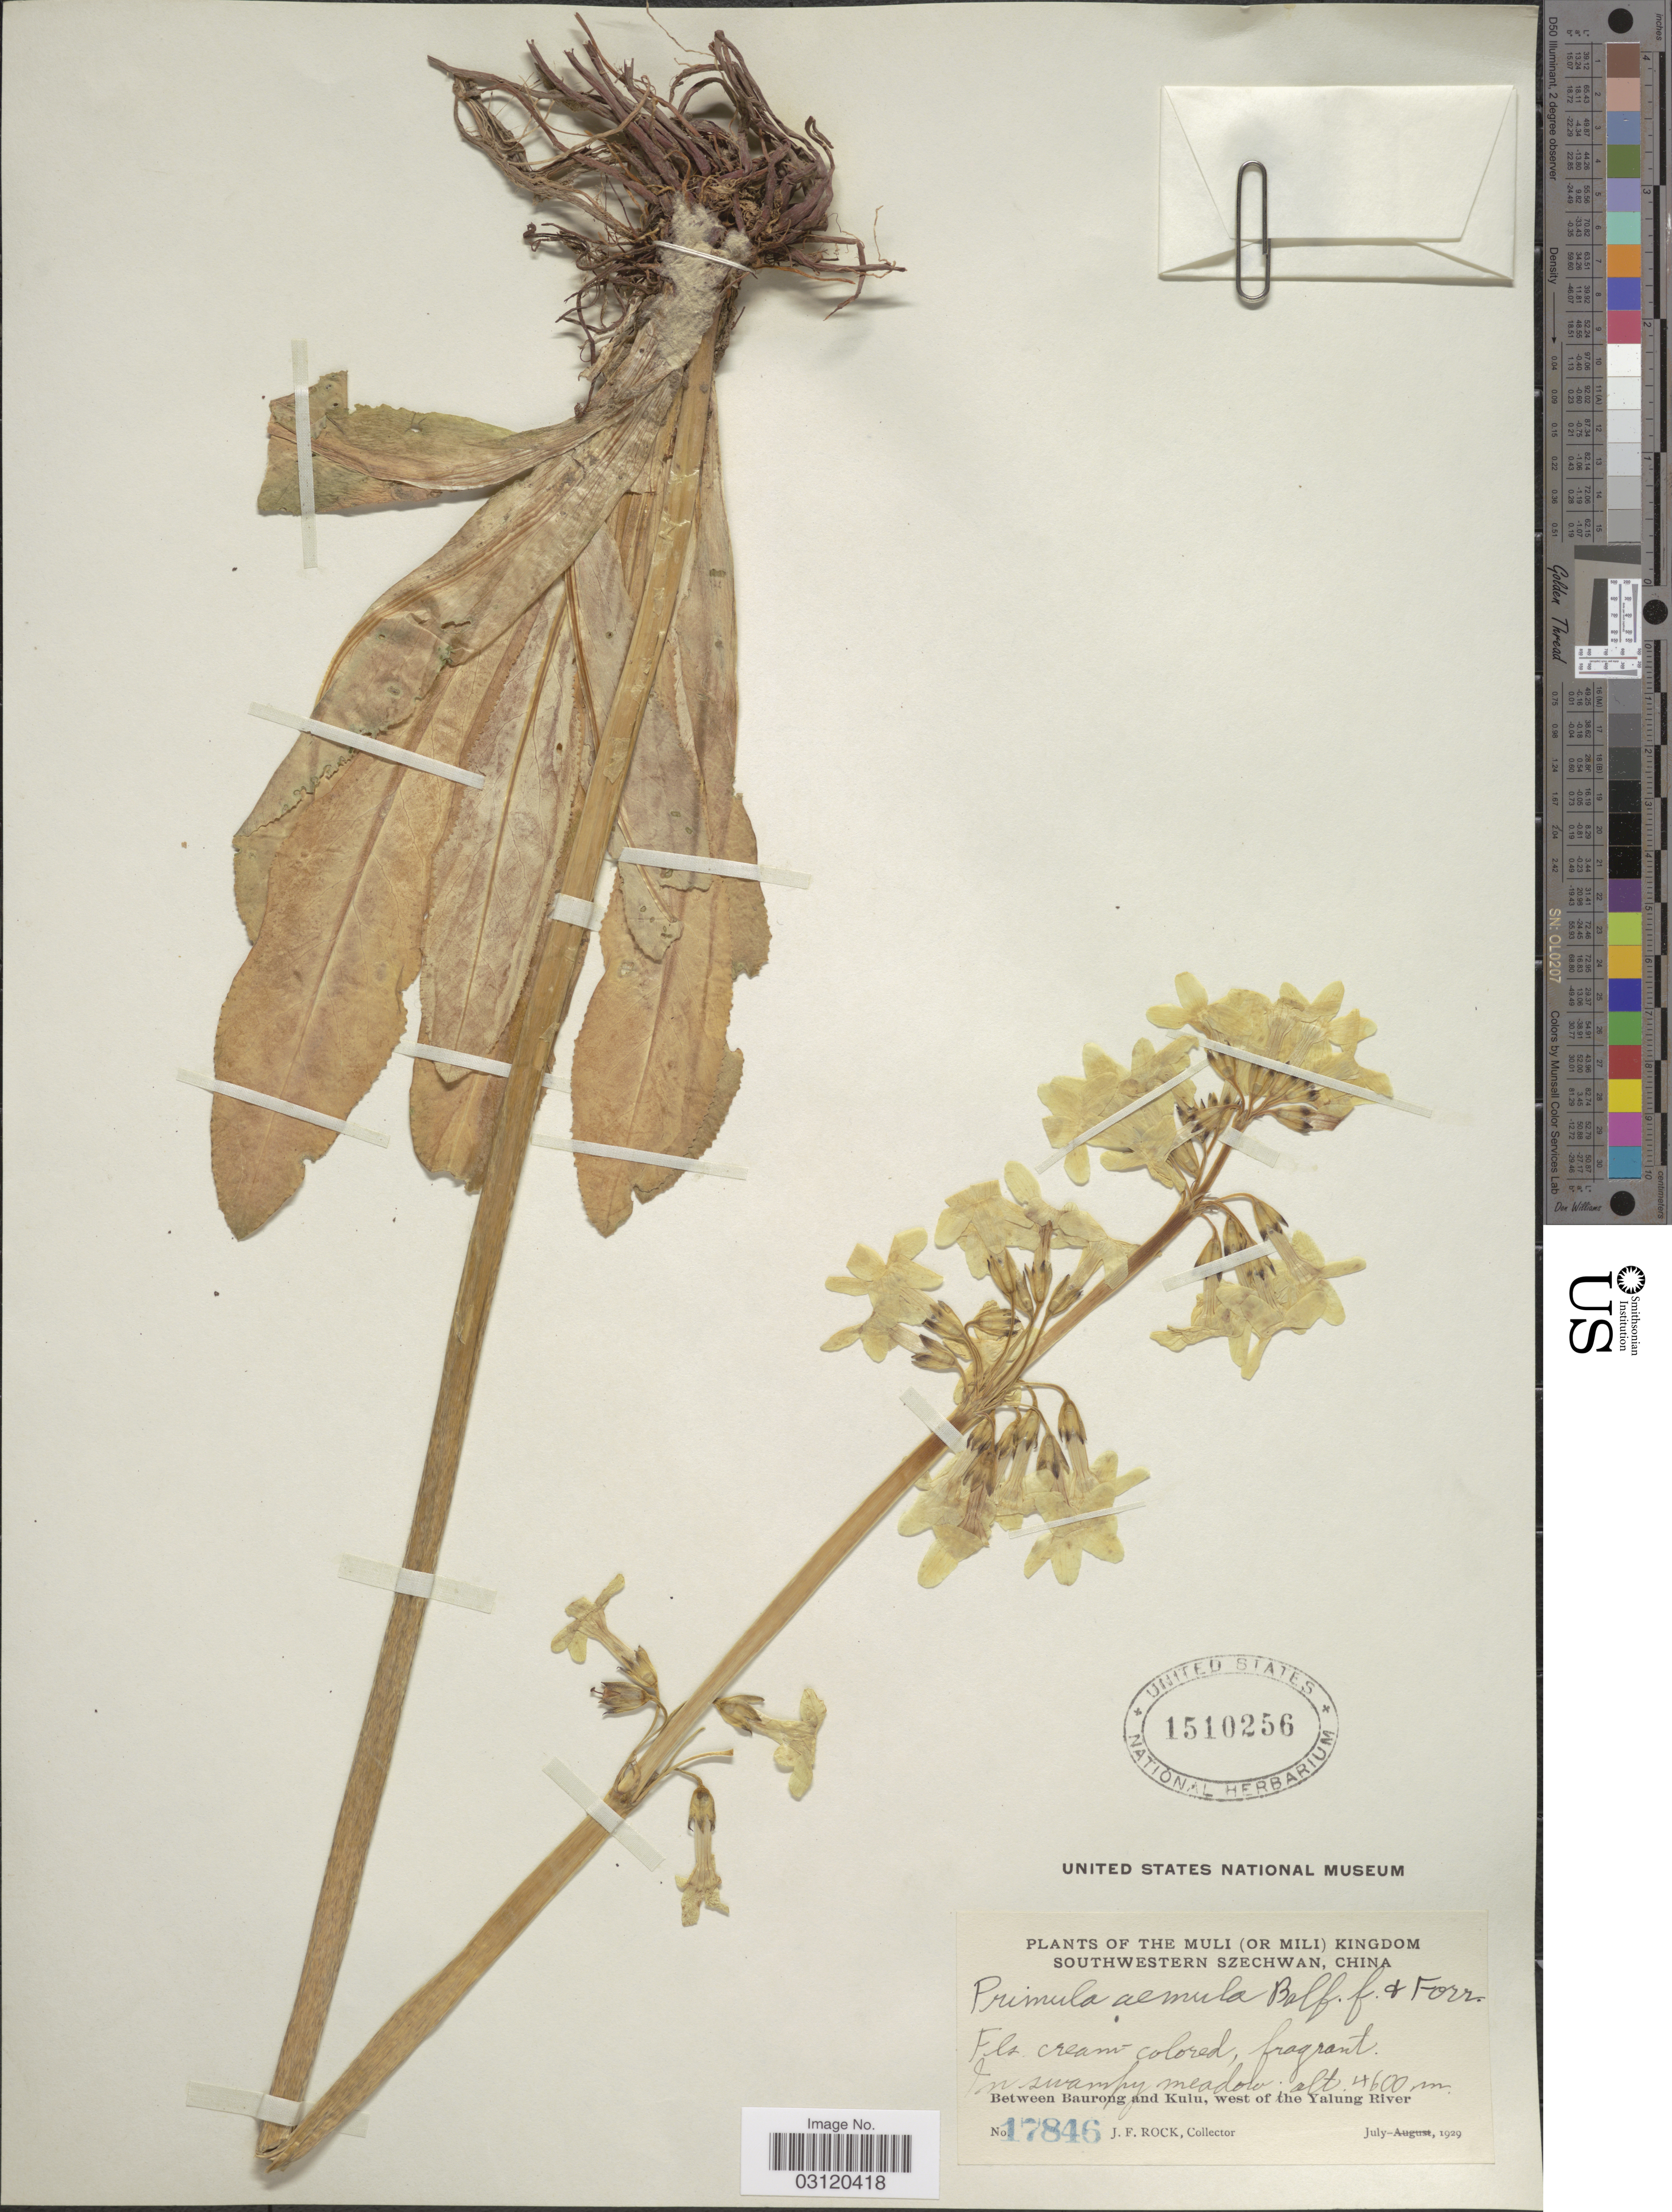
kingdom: Plantae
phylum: Tracheophyta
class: Magnoliopsida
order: Ericales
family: Primulaceae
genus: Primula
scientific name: Primula aemula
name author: Balf. f. & Forrest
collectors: J. Rock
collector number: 17846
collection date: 1929-07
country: China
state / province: Sichuan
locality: Muli (or Mili) Kingdom. Southwestern Szechwan. Between Baurong and Kulu, west of the Yalung River.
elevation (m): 4600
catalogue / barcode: US 1510256